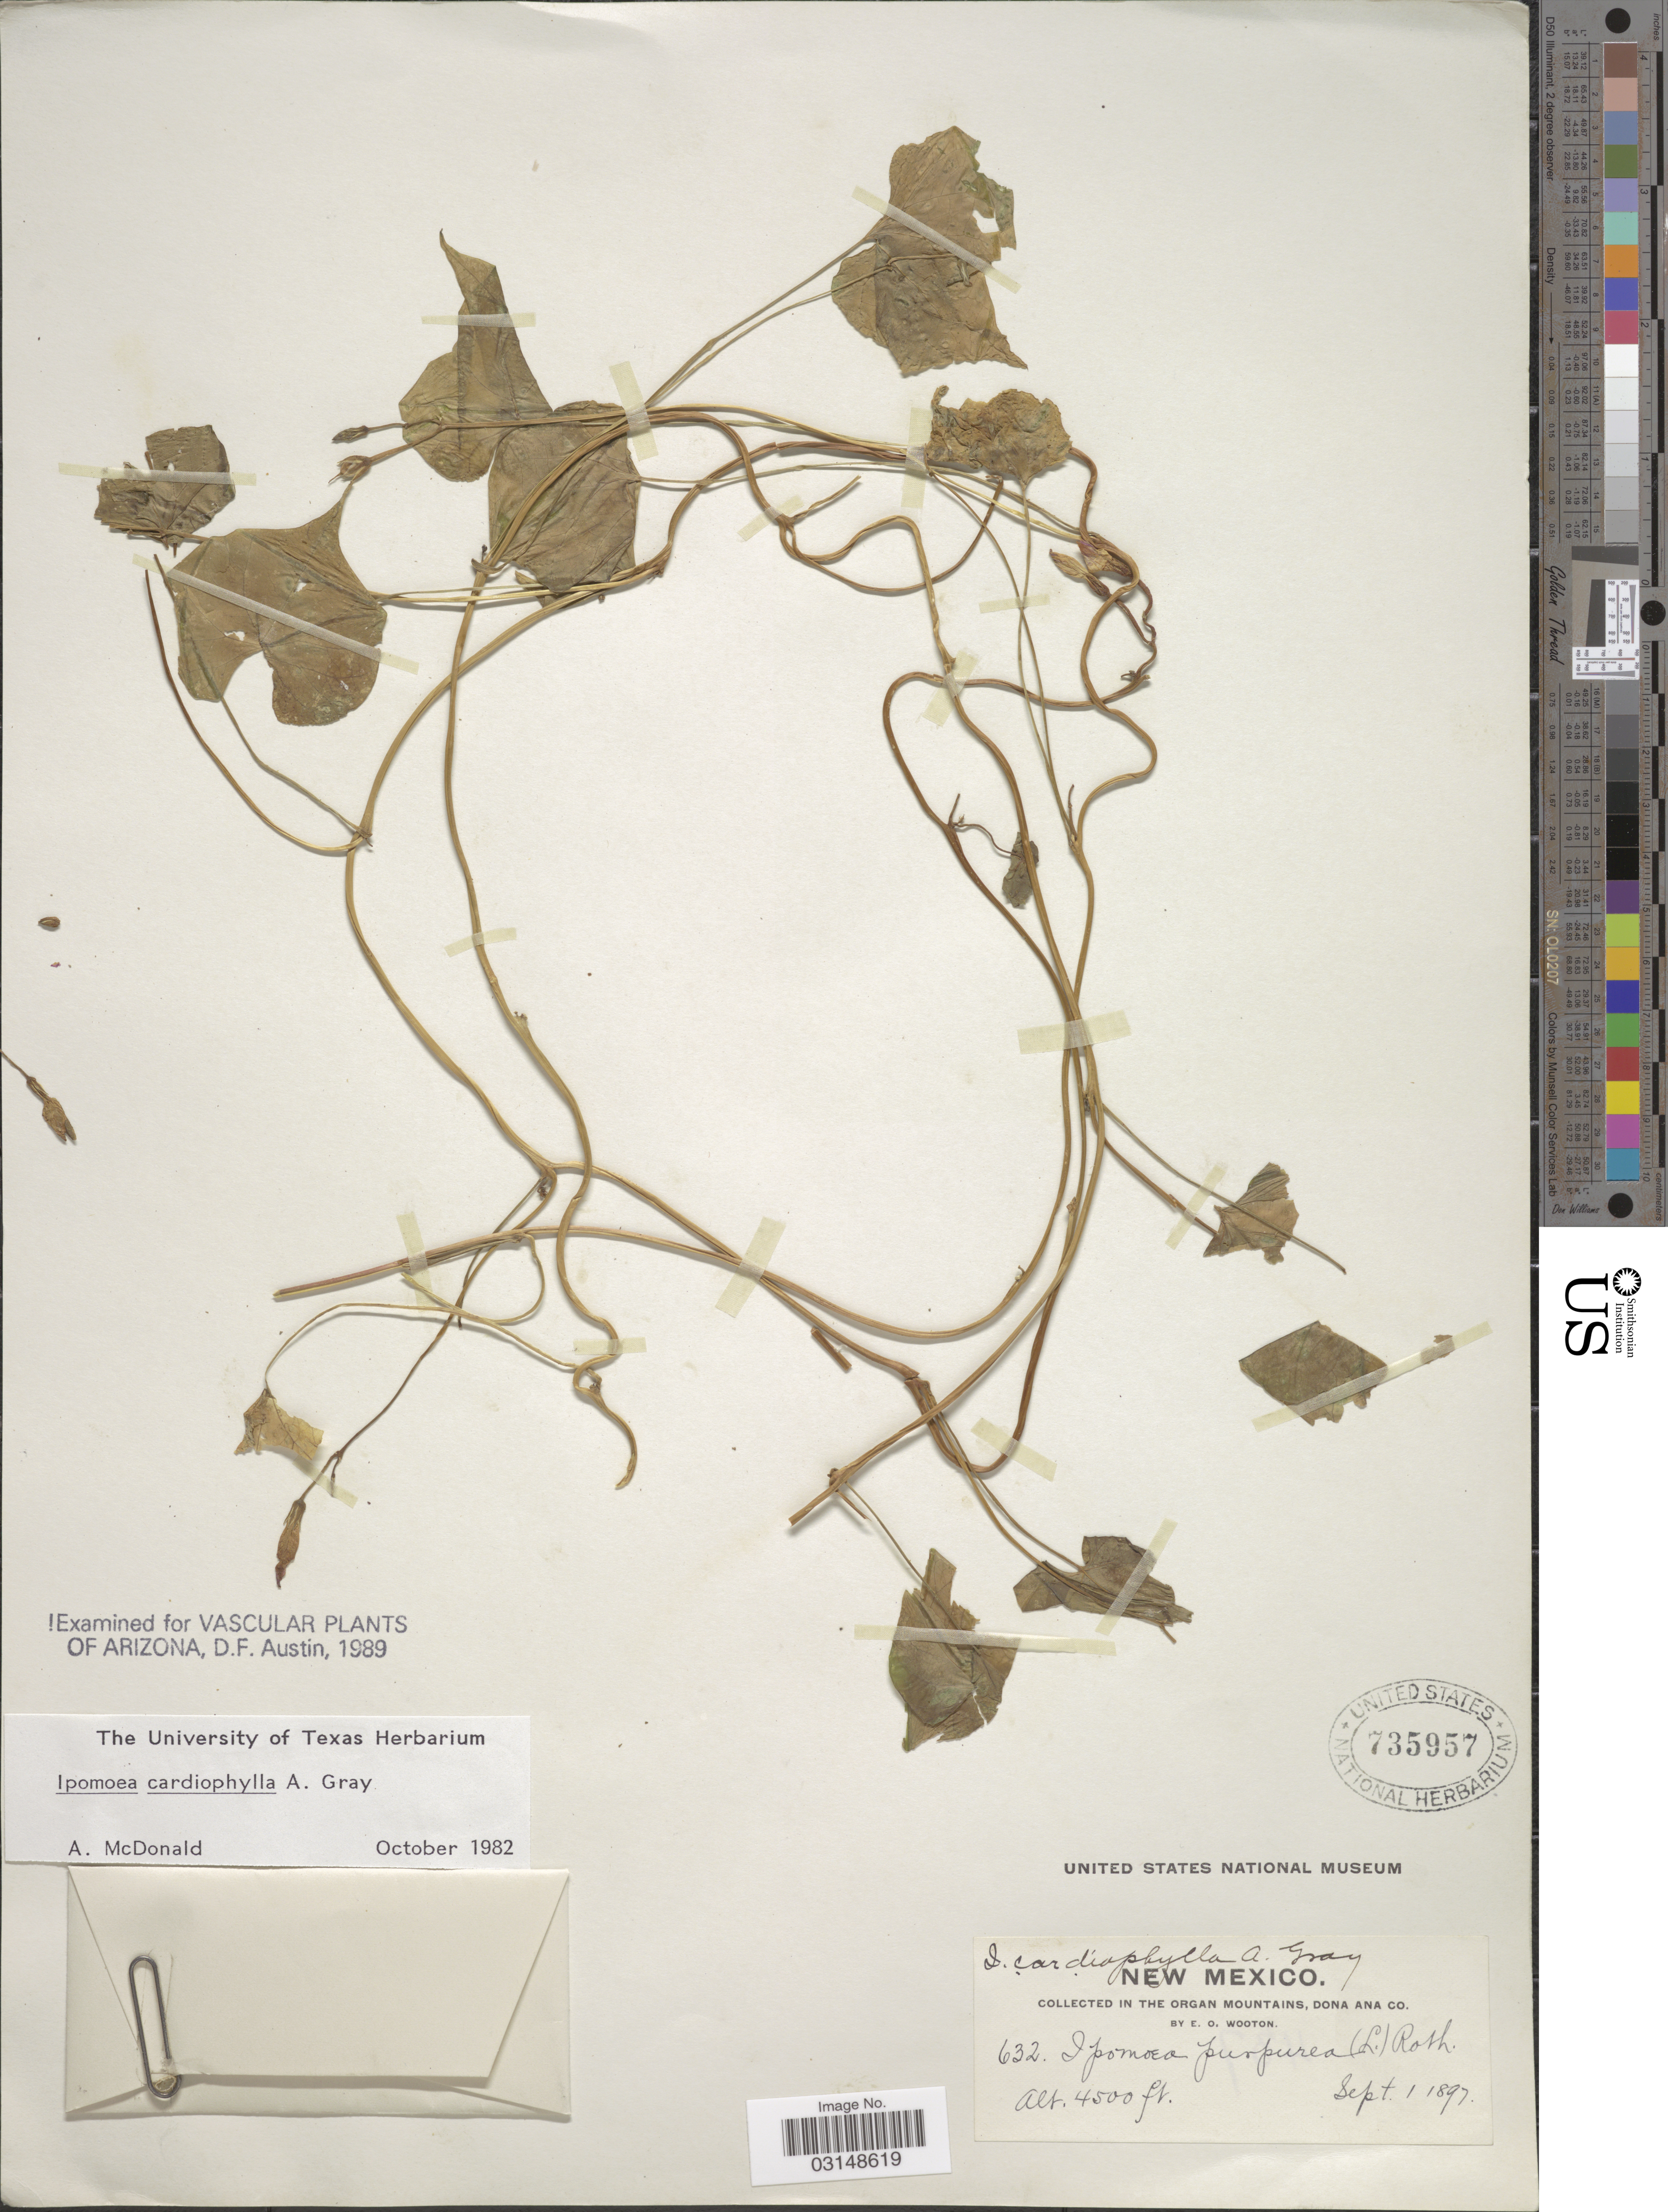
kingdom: Plantae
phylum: Tracheophyta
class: Magnoliopsida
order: Solanales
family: Convolvulaceae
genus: Ipomoea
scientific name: Ipomoea cardiophylla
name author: A. Gray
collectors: E. O. Wooton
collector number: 632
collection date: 1897-09-01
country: United States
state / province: New Mexico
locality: In The Organ Mountains, Dona Ana Co.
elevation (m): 1372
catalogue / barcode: US 735957